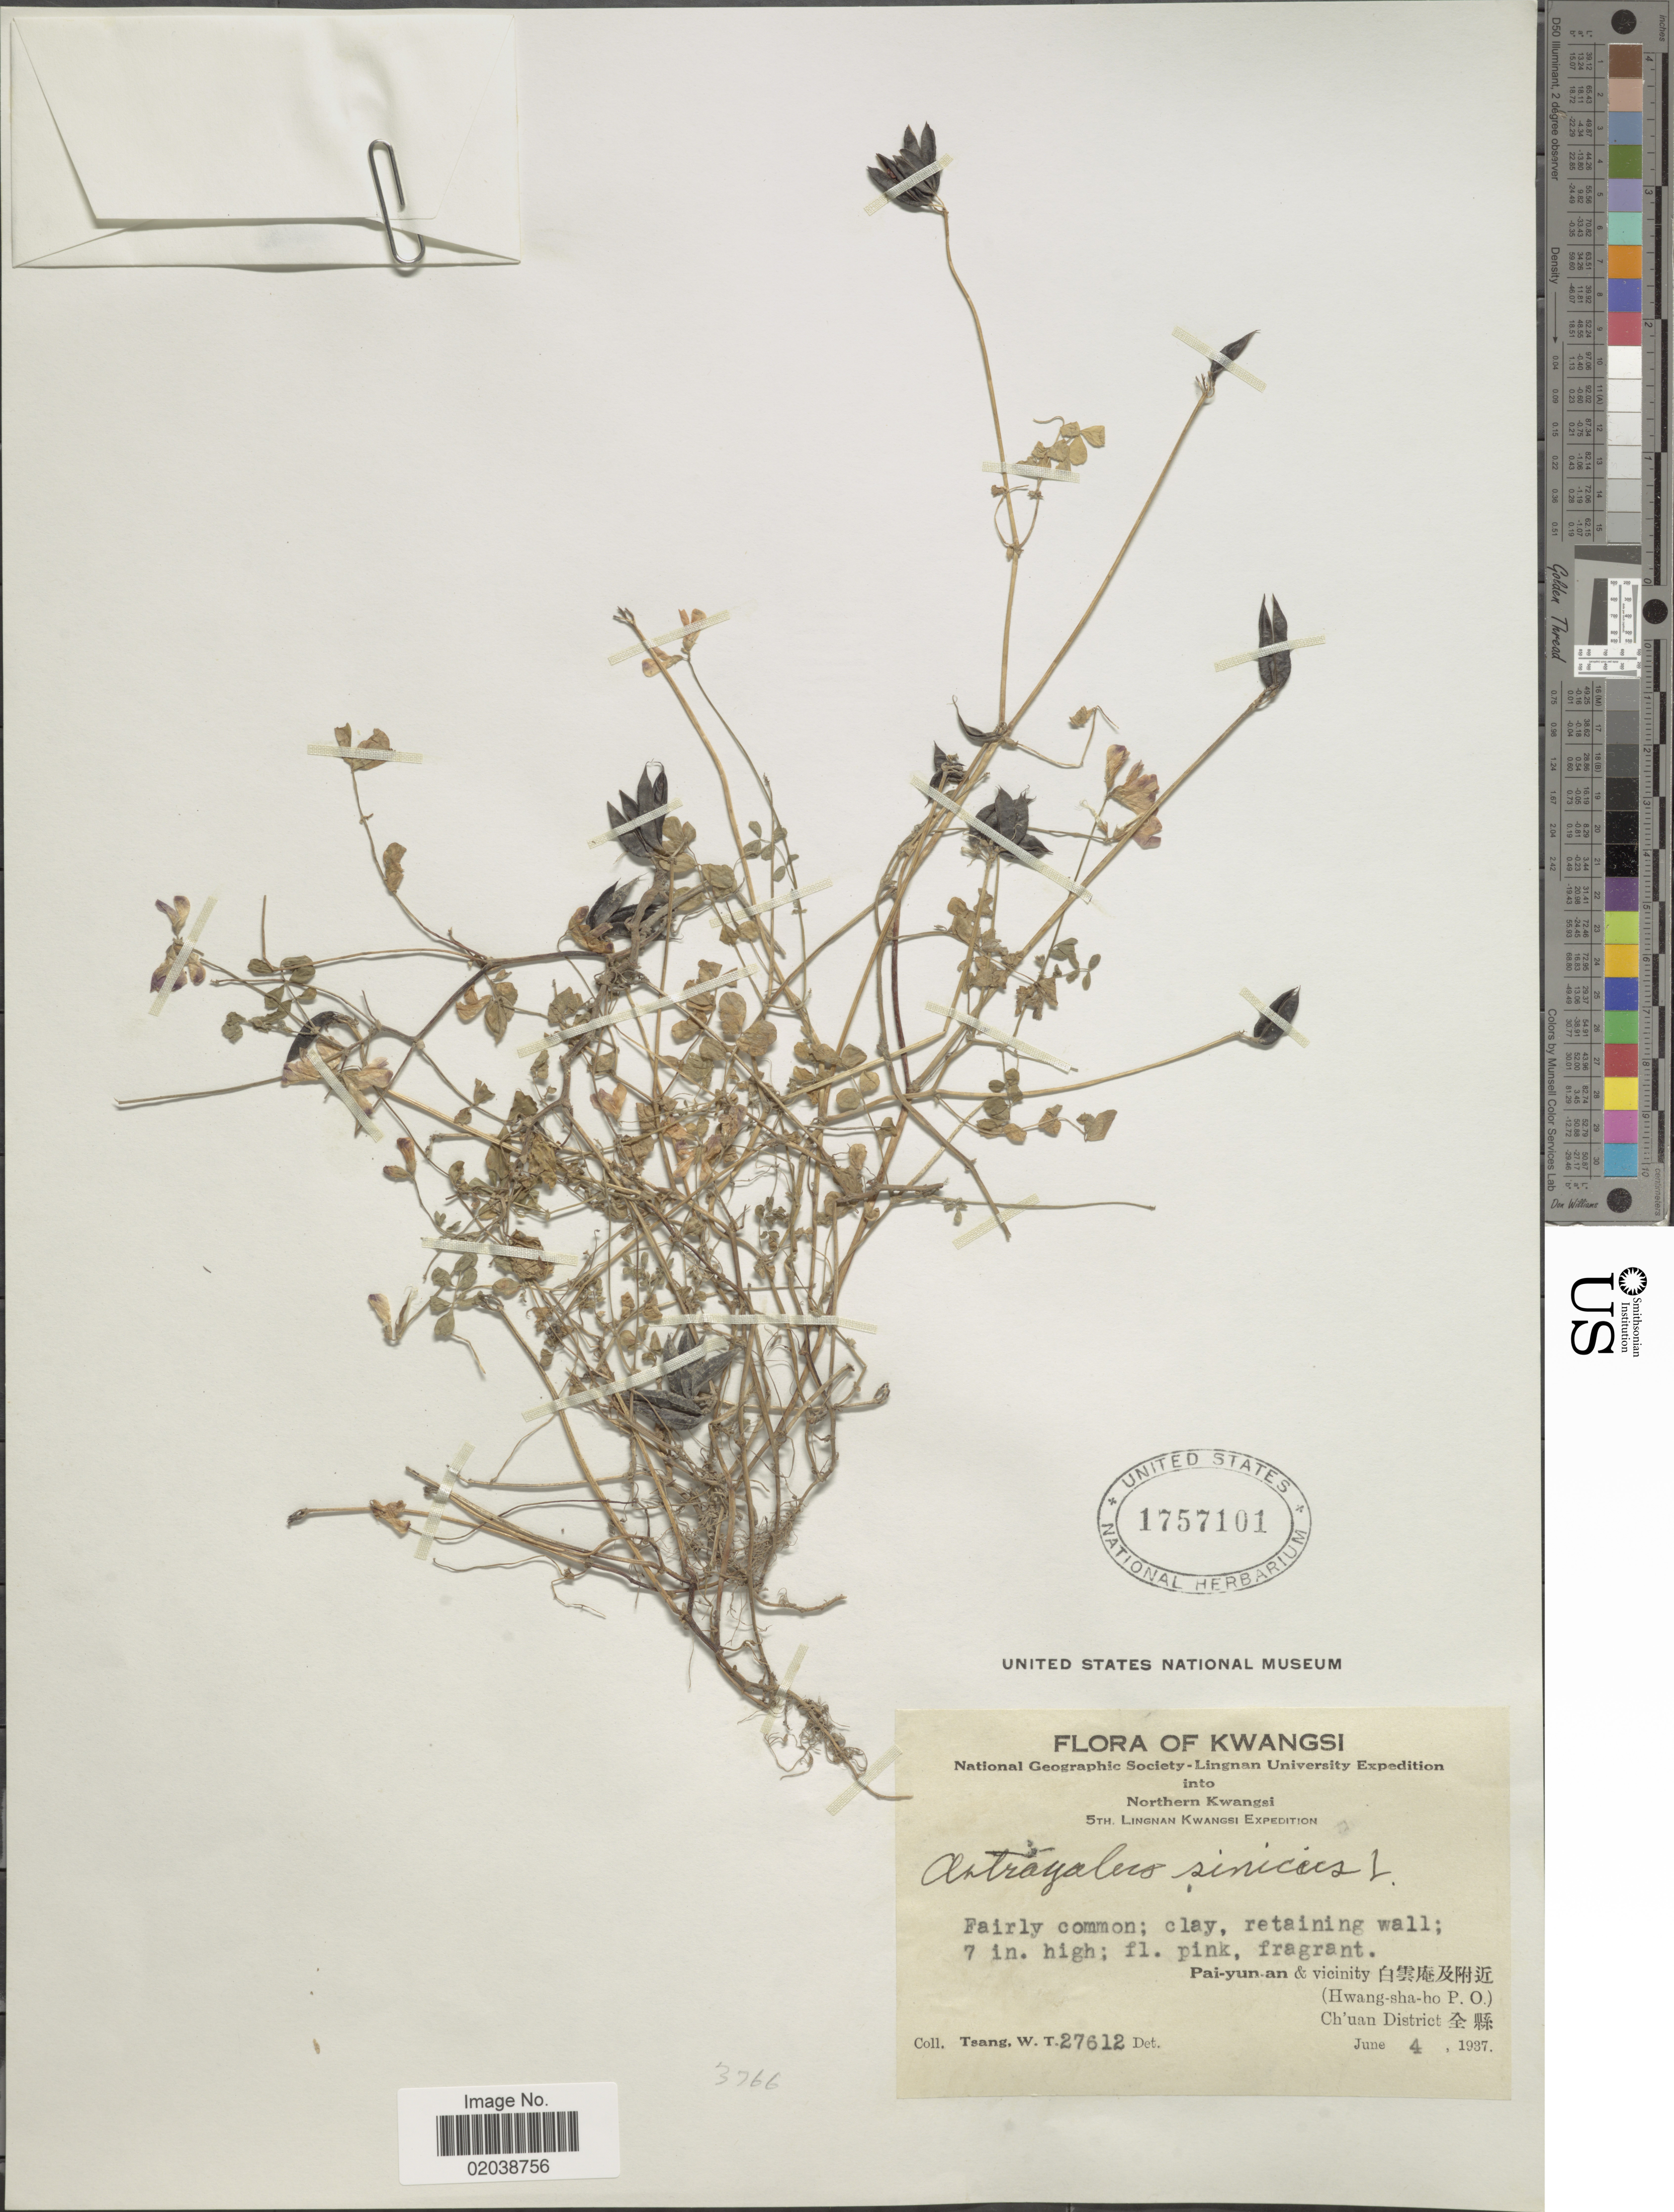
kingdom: Plantae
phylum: Tracheophyta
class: Magnoliopsida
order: Fabales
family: Fabaceae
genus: Astragalus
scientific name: Astragalus sinicus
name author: L.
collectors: W. T. Tsang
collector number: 27612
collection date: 1937-06-04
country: China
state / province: Guangxi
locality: Kwasi,Northern Kwangsi, Pai-yun-an & vicinity, (Hwang-sha-ho P.O.) Ch'uan District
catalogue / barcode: US 1757101